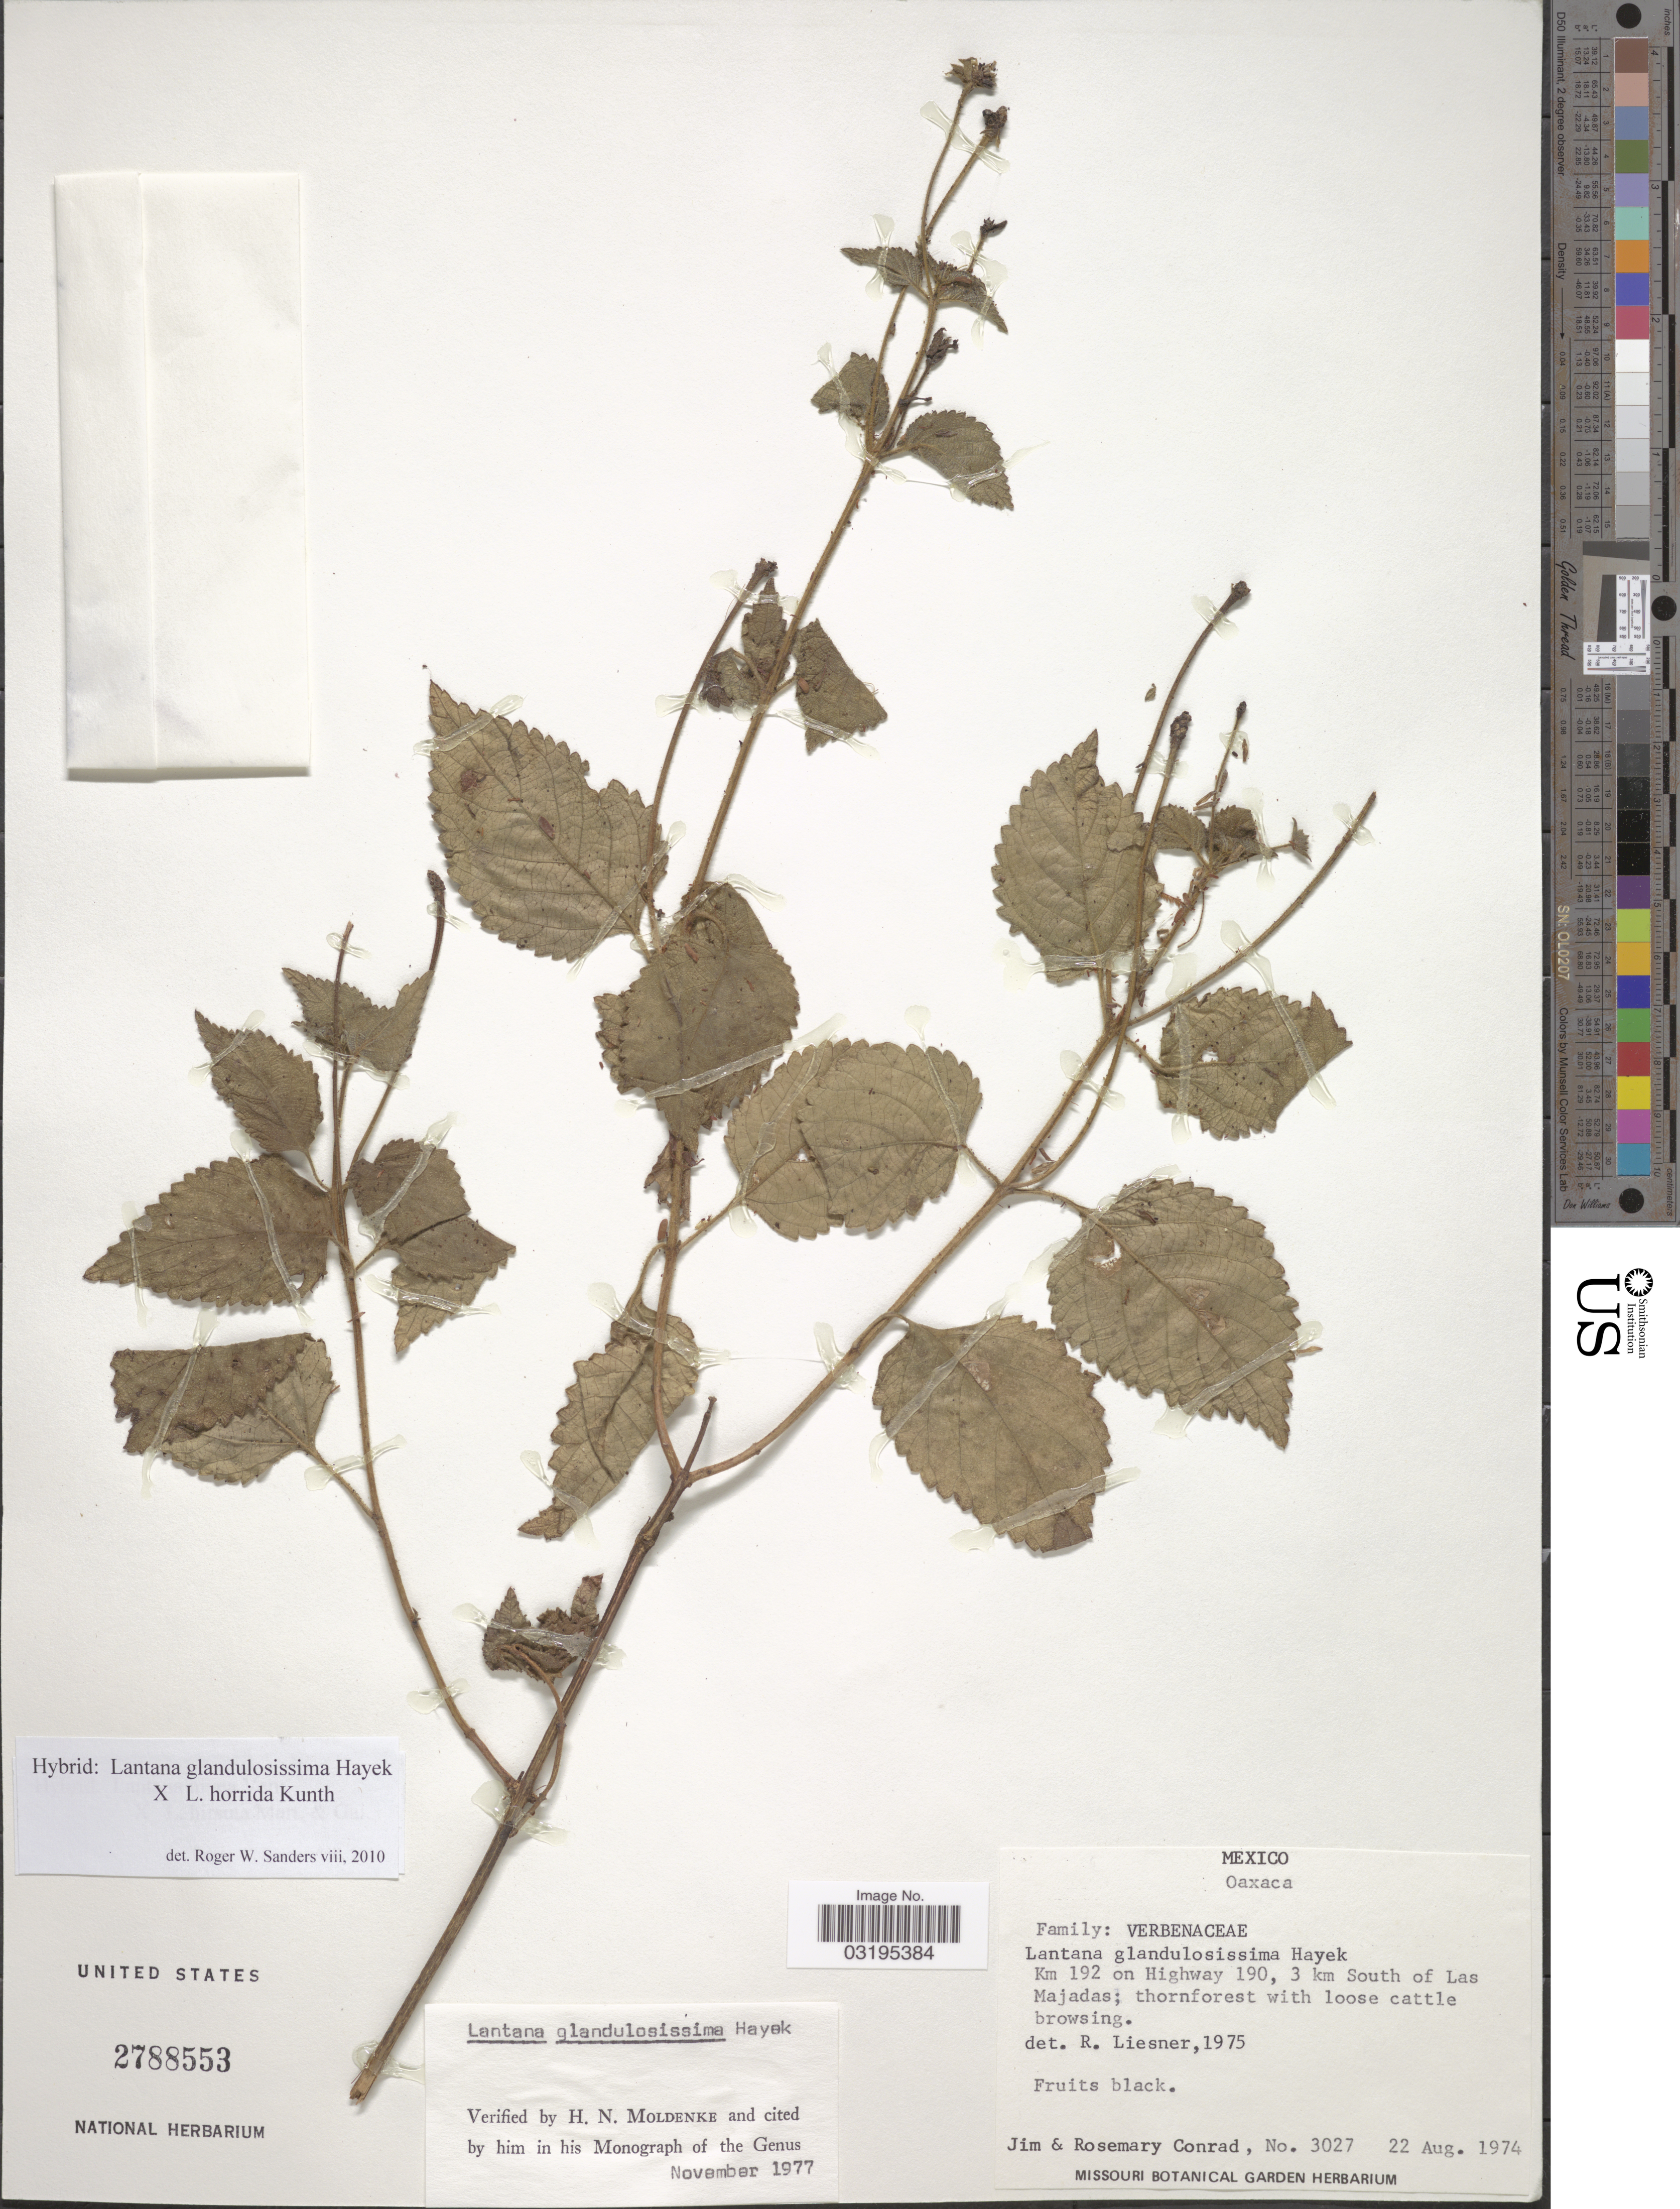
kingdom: Plantae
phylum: Tracheophyta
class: Magnoliopsida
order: Lamiales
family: Verbenaceae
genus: Lantana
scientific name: Lantana glandulosissima x L. horrida Kunth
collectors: J. Conrad & R. Conrad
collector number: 3027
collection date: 1974-08-22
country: Mexico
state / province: Oaxaca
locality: Km 192 on Highway 190, 3 km south of Las Majadas.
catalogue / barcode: US 2788553